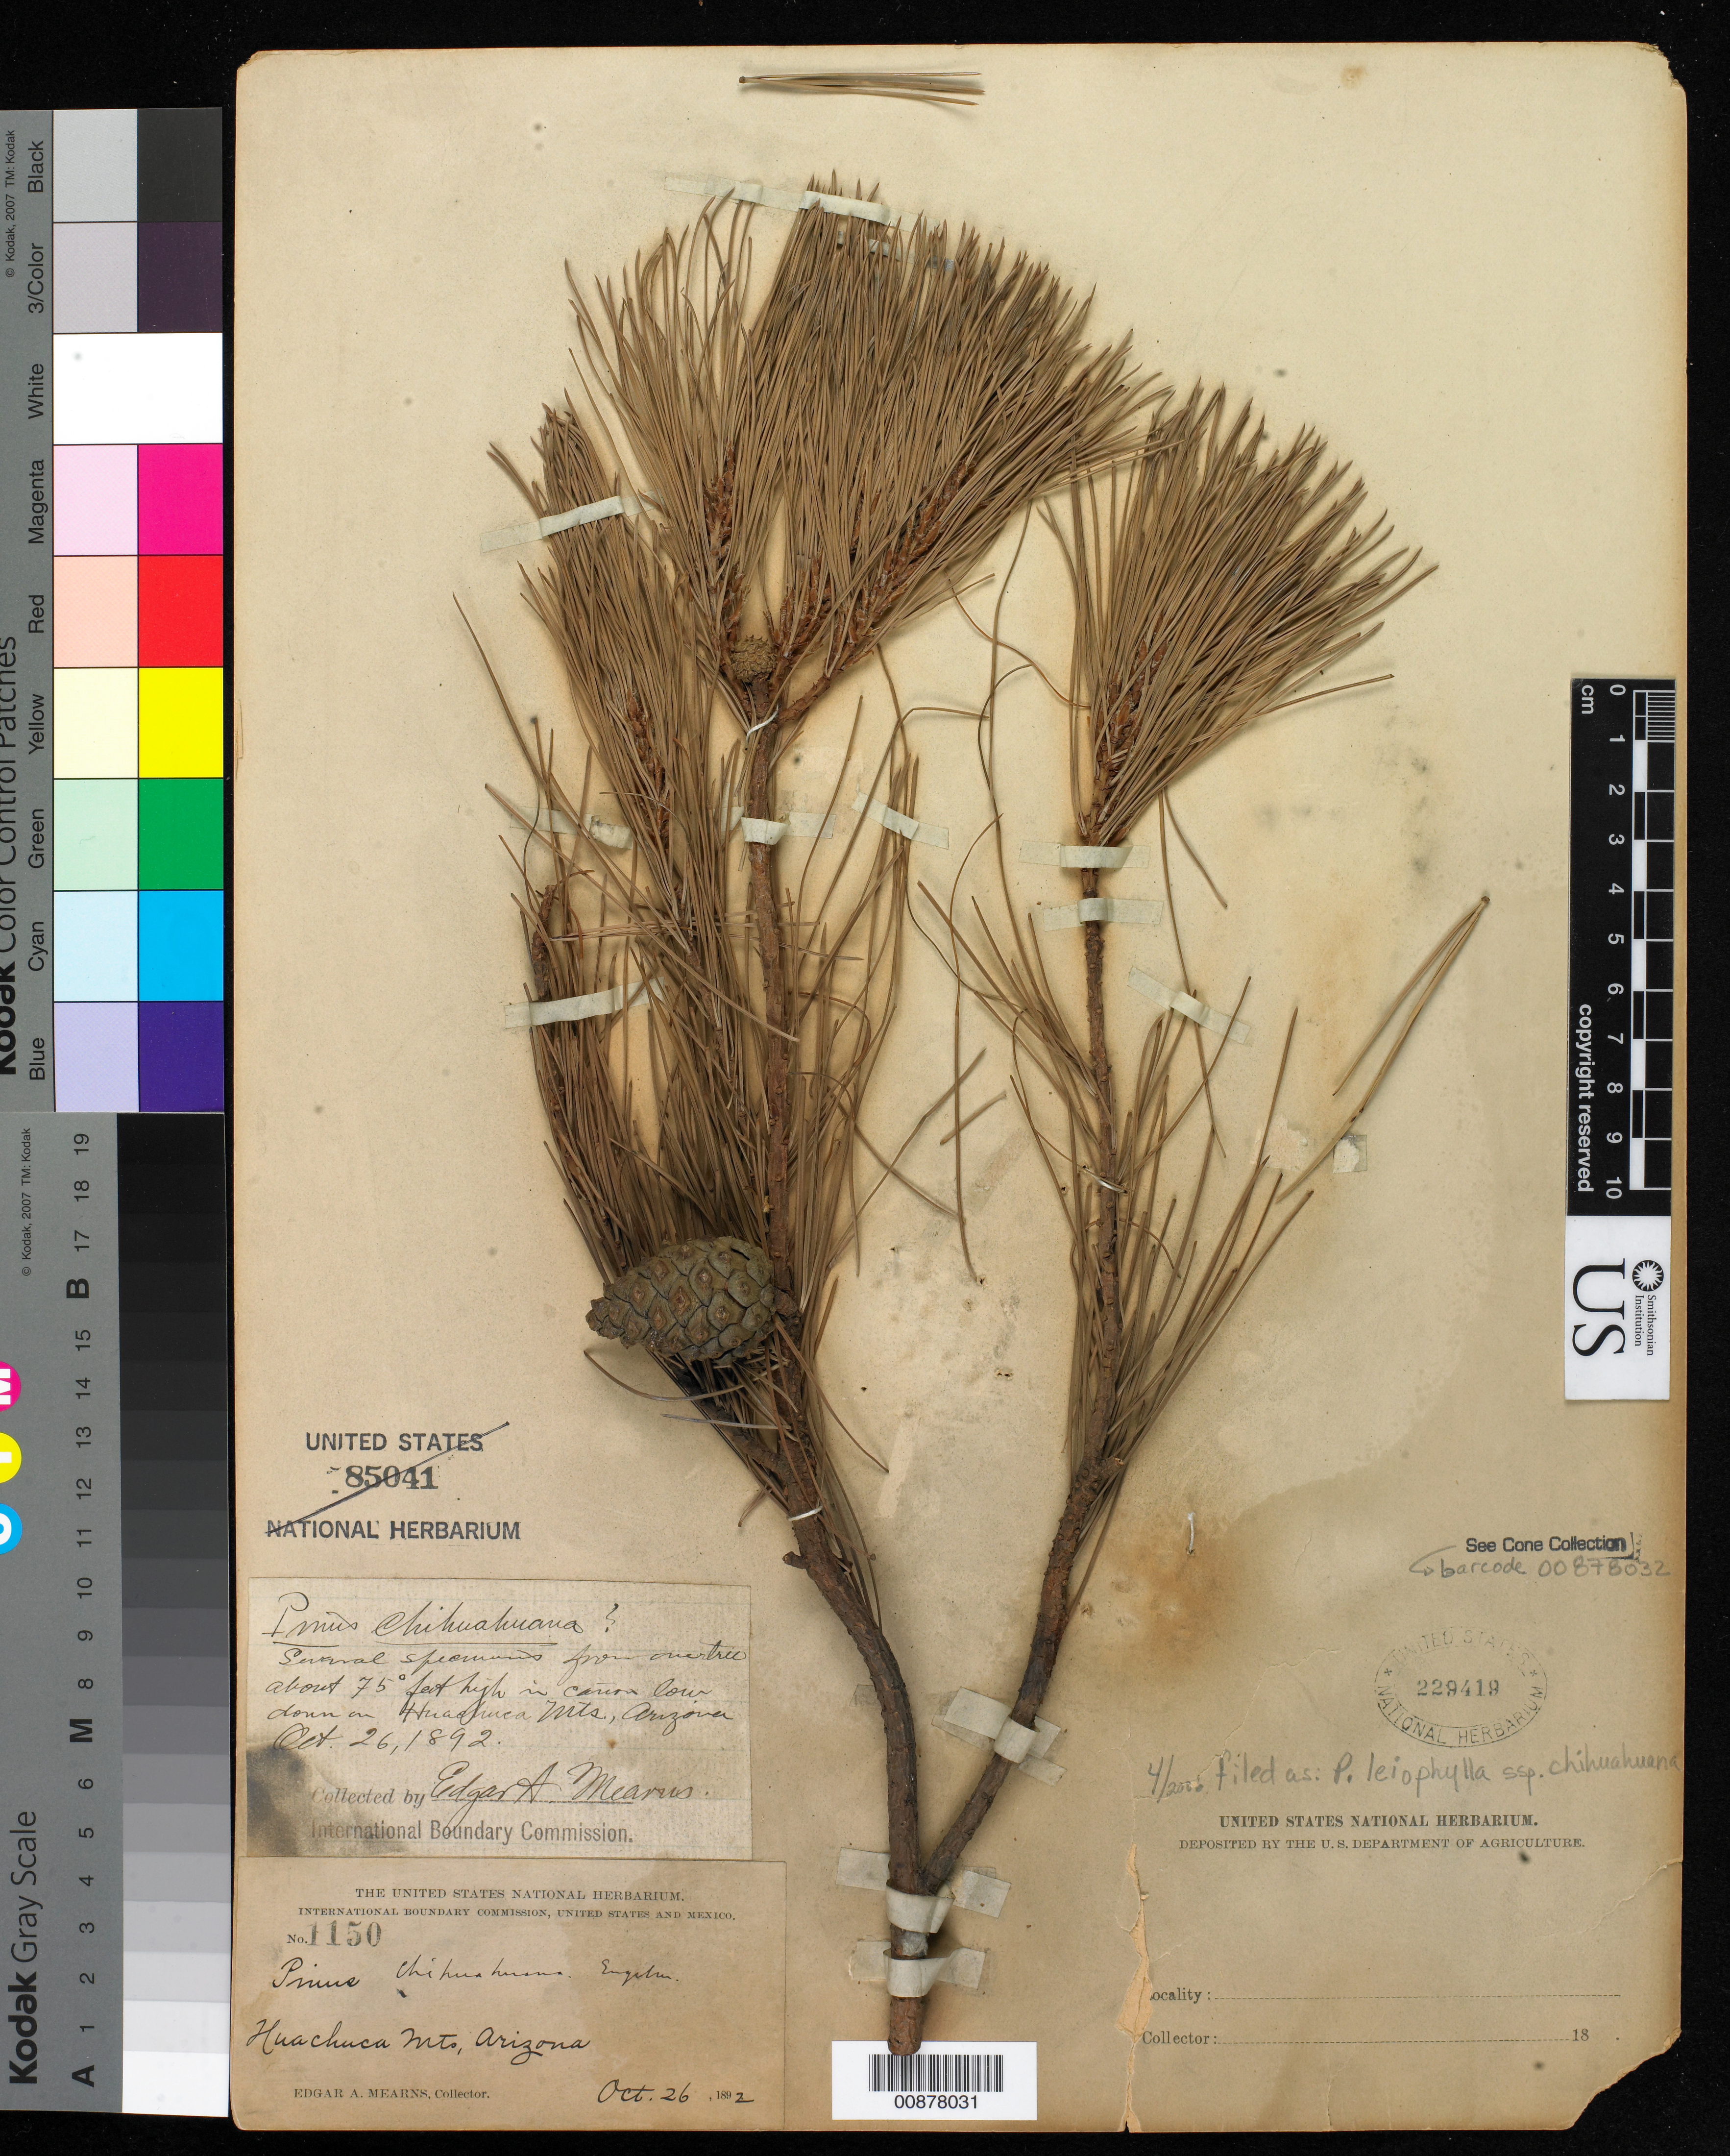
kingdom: Plantae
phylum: Tracheophyta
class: Pinopsida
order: Pinales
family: Pinaceae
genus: Pinus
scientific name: Pinus leiophylla subsp. chihuahuana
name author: (Engelm.) A.E. Murray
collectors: E. A. Mearns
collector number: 1150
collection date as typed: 26 Oct 1892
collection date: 1892-10-26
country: United States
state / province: Arizona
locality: In Cañon low down on Huachuca Mts.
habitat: Cañon.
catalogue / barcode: US 229419